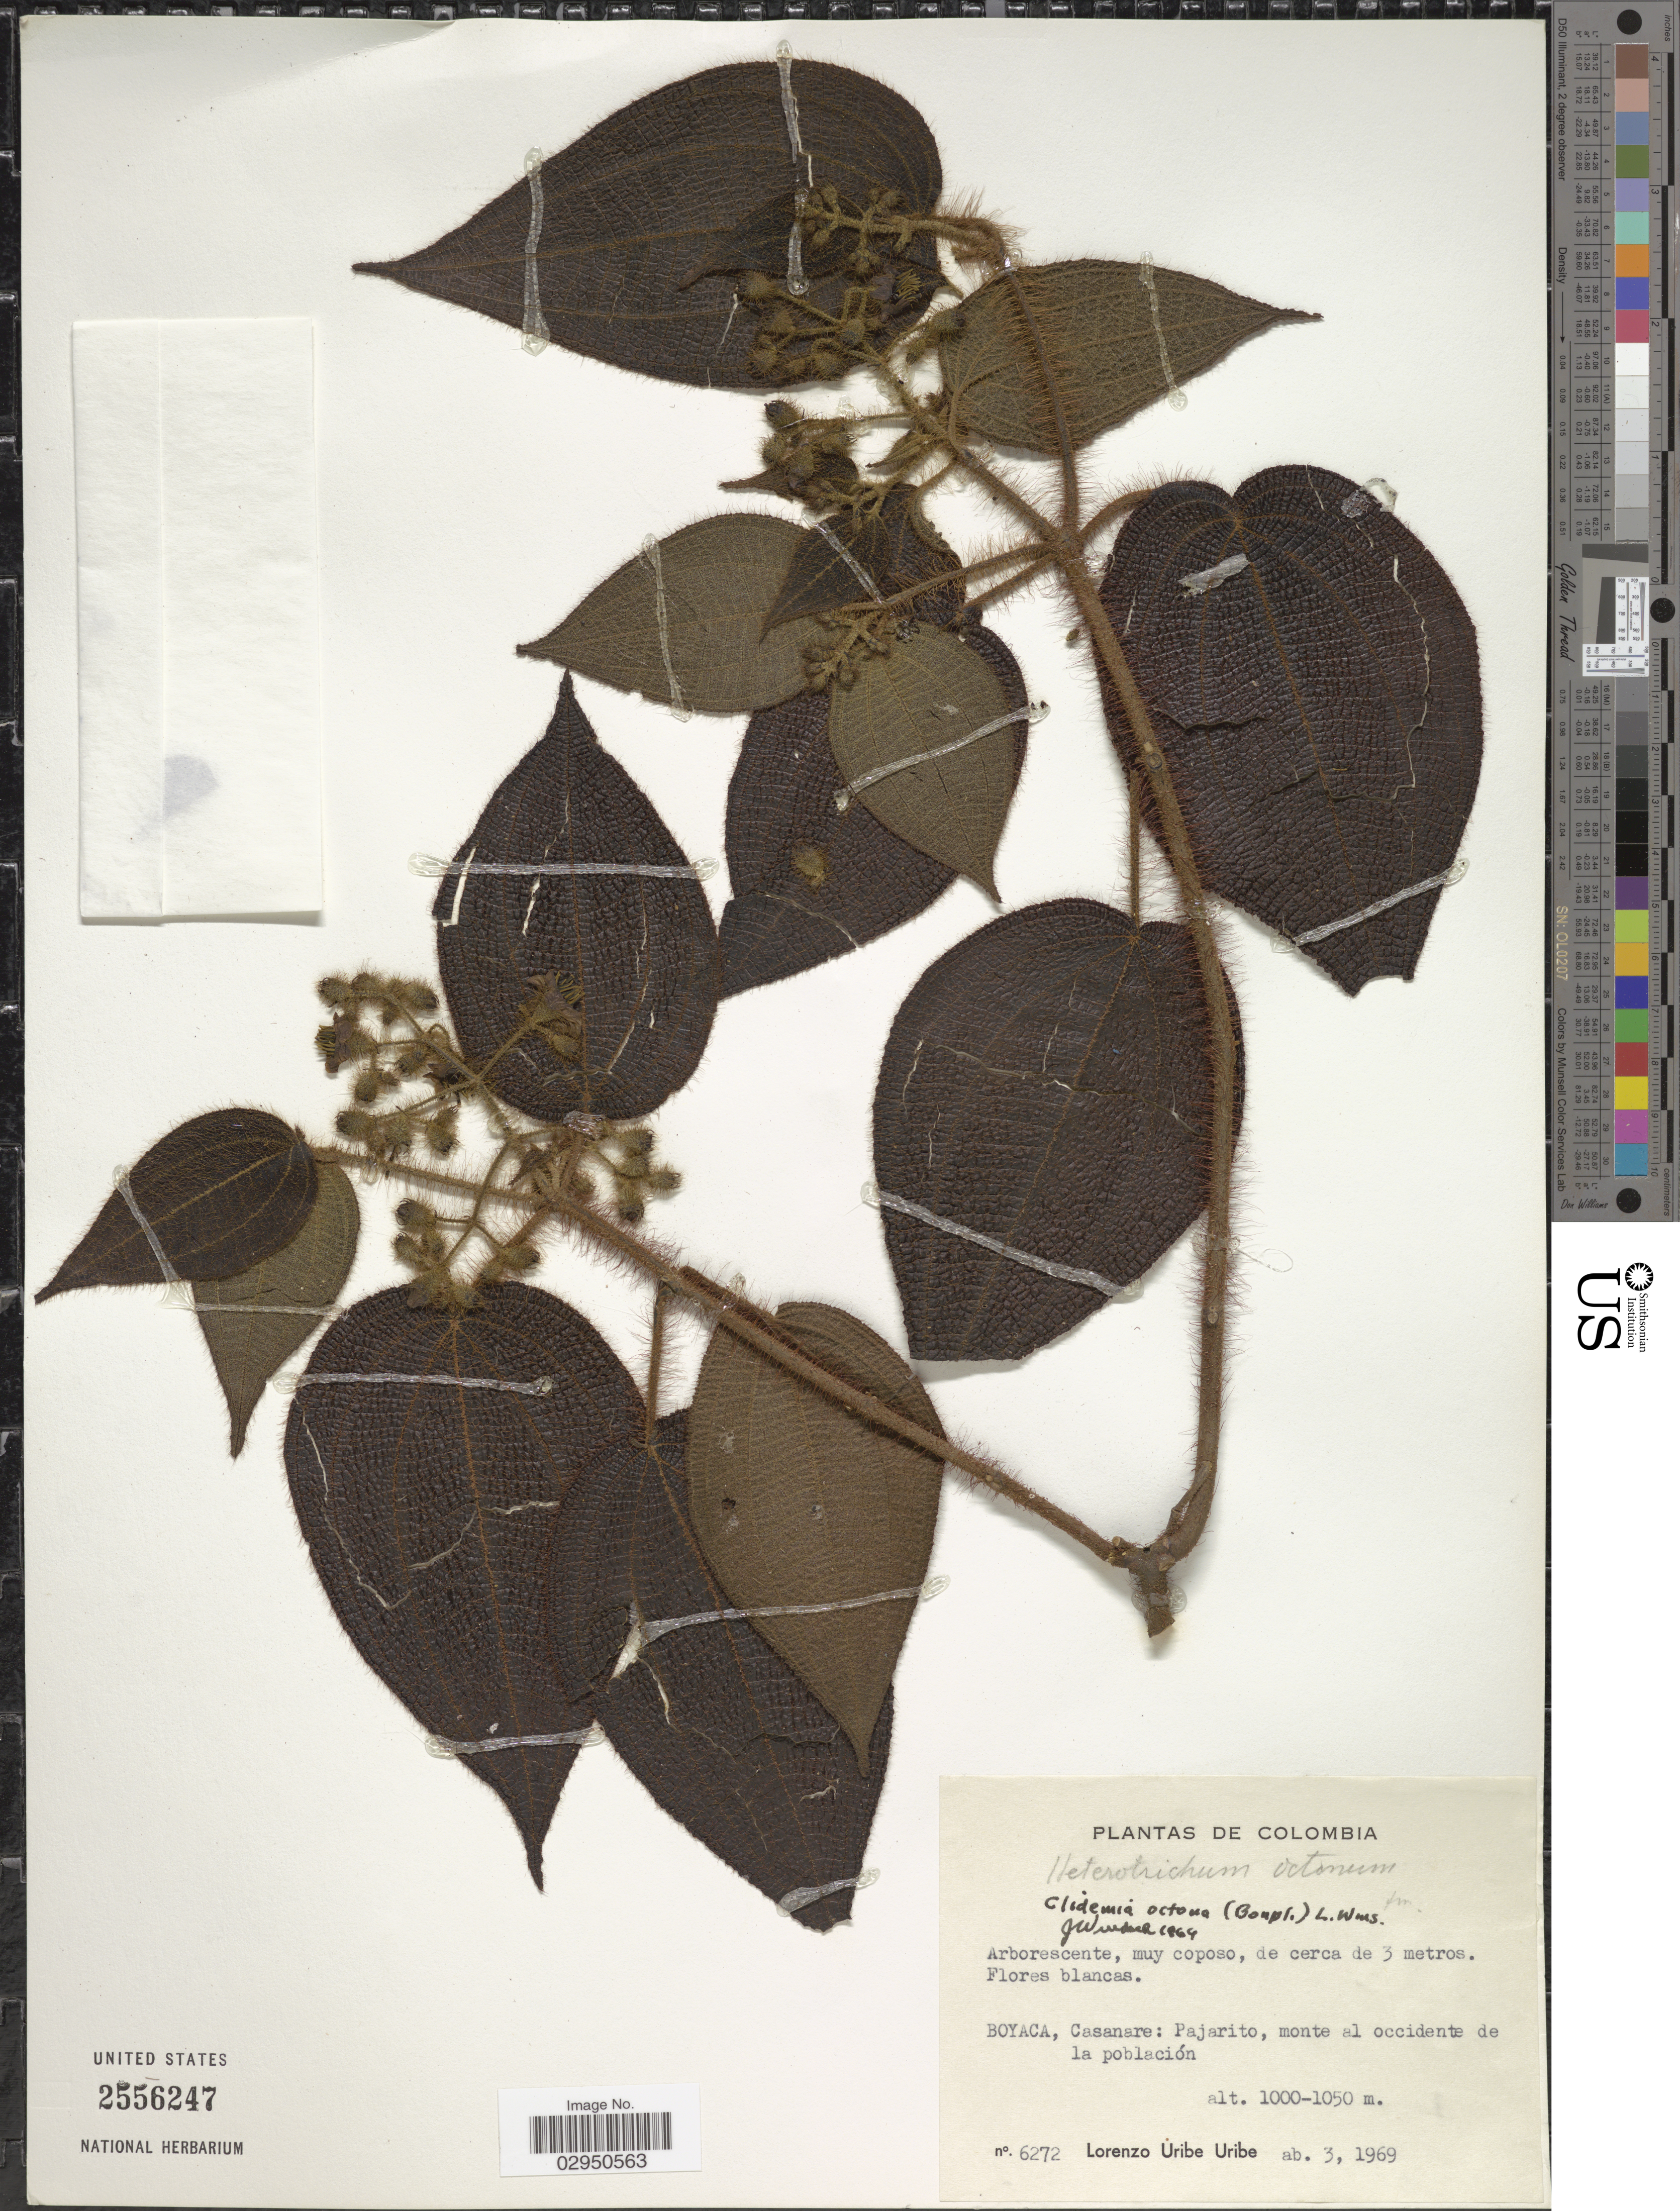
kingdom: Plantae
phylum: Tracheophyta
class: Magnoliopsida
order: Myrtales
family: Melastomataceae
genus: Clidemia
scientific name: Clidemia octona subsp. octona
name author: (Bonpl.) L.O. Williams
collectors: L. Uribe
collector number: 6272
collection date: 1969-04-03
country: Colombia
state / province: Boyacá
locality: Boyaca, Casanare: Pajarito, monte el occidente de la población.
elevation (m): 1000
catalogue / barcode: US 2556247